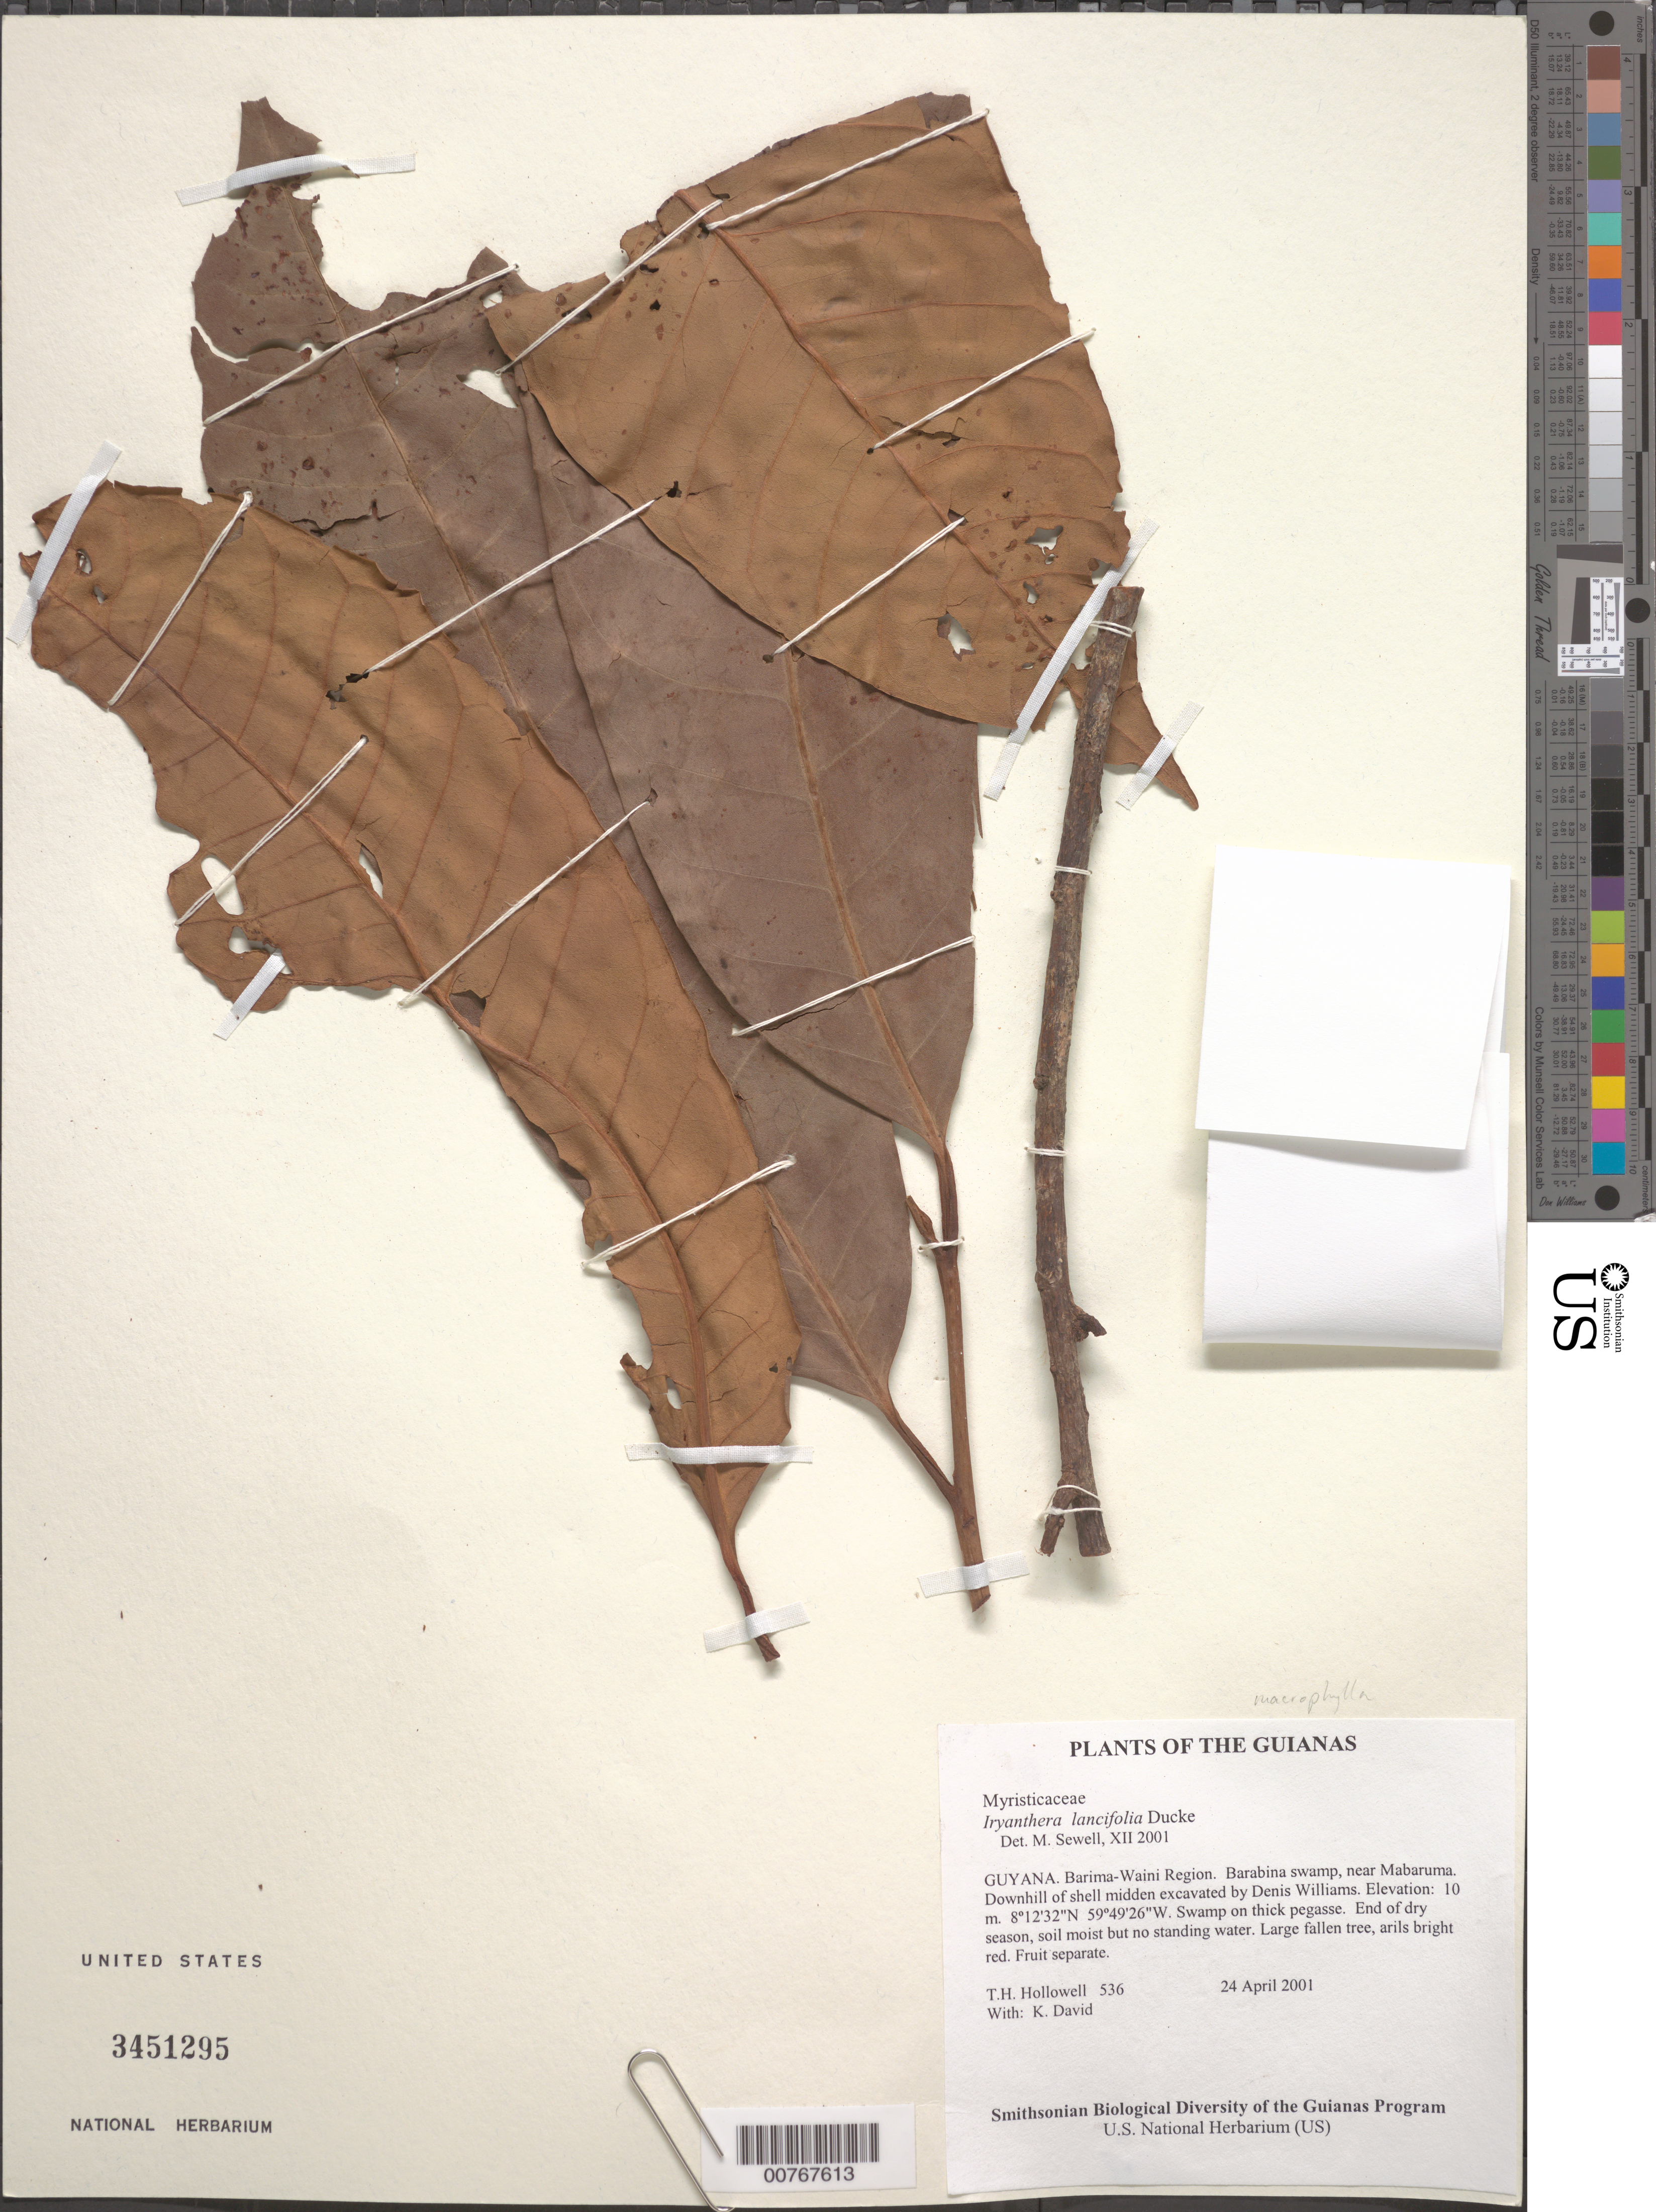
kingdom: Plantae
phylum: Tracheophyta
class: Magnoliopsida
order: Magnoliales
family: Myristicaceae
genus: Iryanthera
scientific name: Iryanthera lancifolia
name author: Ducke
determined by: Sewell, M.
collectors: T. Hollowell & K. David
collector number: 536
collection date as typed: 24 April 2001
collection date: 2001-04-24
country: Guyana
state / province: Barima-Waini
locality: Barabina swamp, near Mabaruma. Downhill of shell midden excavated by Denis Williams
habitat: Swamp on thick pegasse. End of dry season, soil moist but no standing water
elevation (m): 10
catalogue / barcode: US 3451295